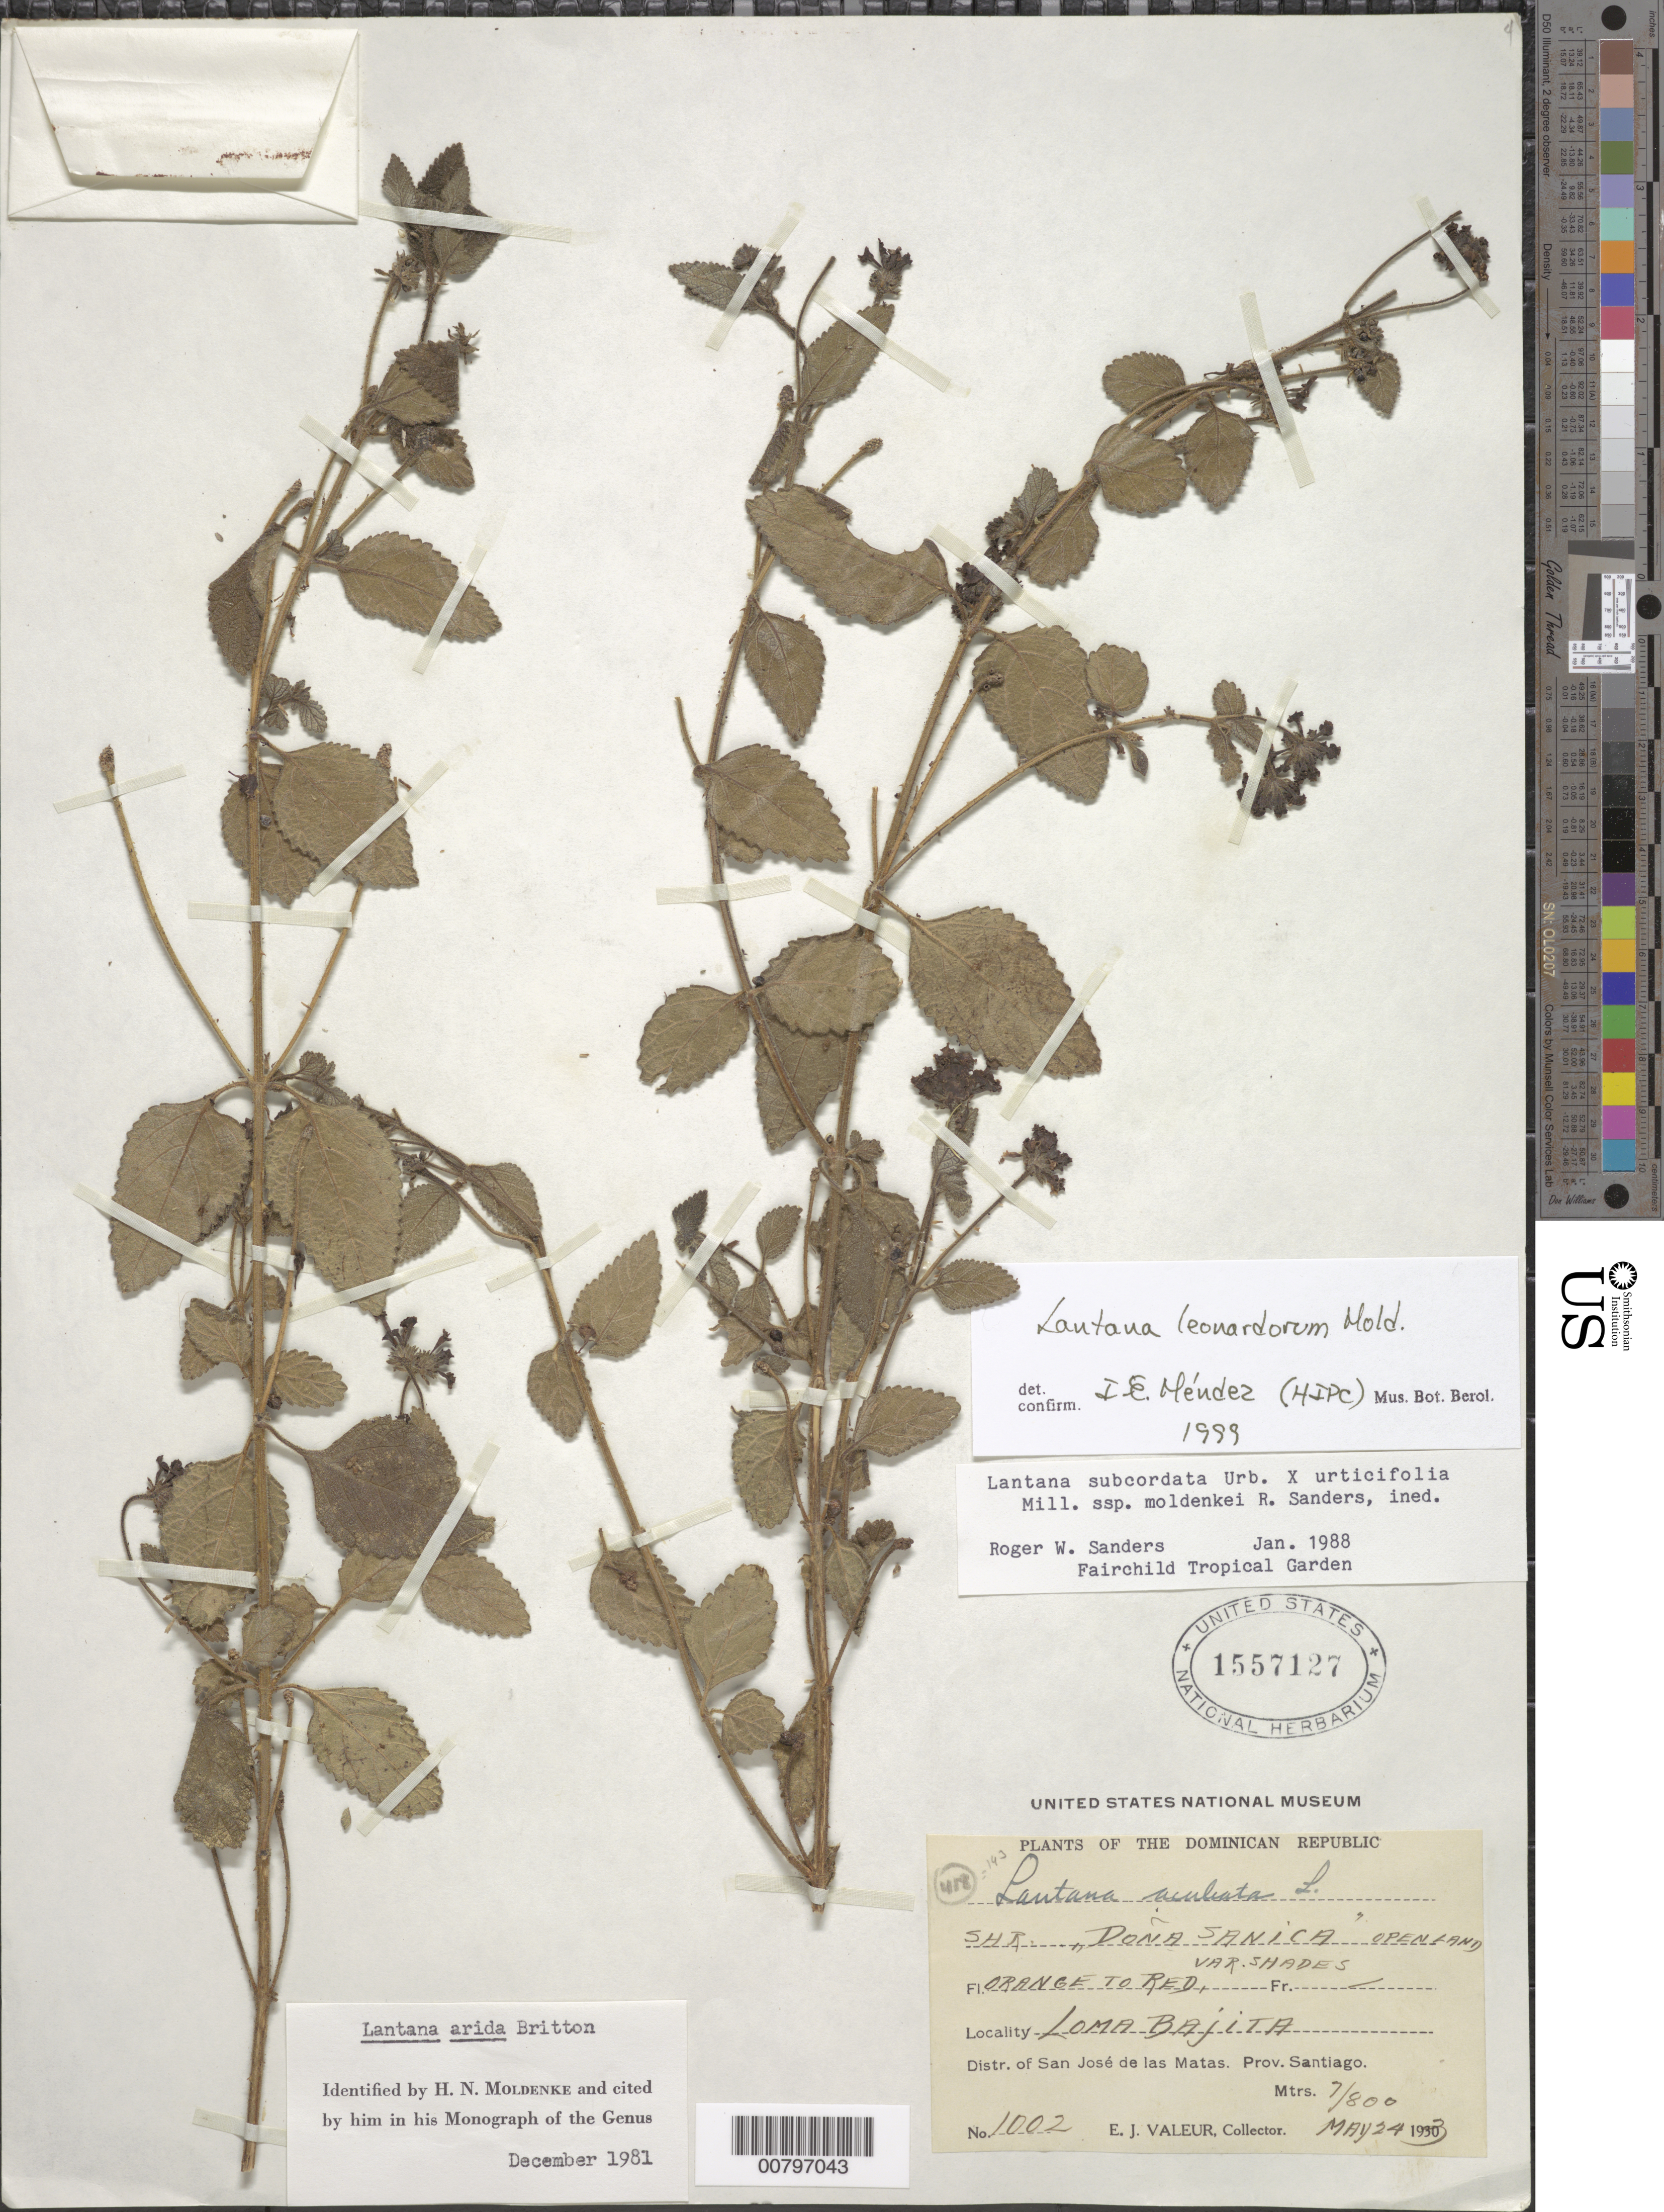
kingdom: Plantae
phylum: Tracheophyta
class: Magnoliopsida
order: Lamiales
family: Verbenaceae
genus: Lantana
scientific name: Lantana leonardorum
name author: Moldenke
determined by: Méndez, Isidro E., (HIPC)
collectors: E. Valeur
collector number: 1002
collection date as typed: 24 May 1933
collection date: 1933-05-24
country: Dominican Republic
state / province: Santiago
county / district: San José de las Matas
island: Hispaniola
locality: Loma Bajita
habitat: Open land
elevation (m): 700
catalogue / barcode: US 1557127